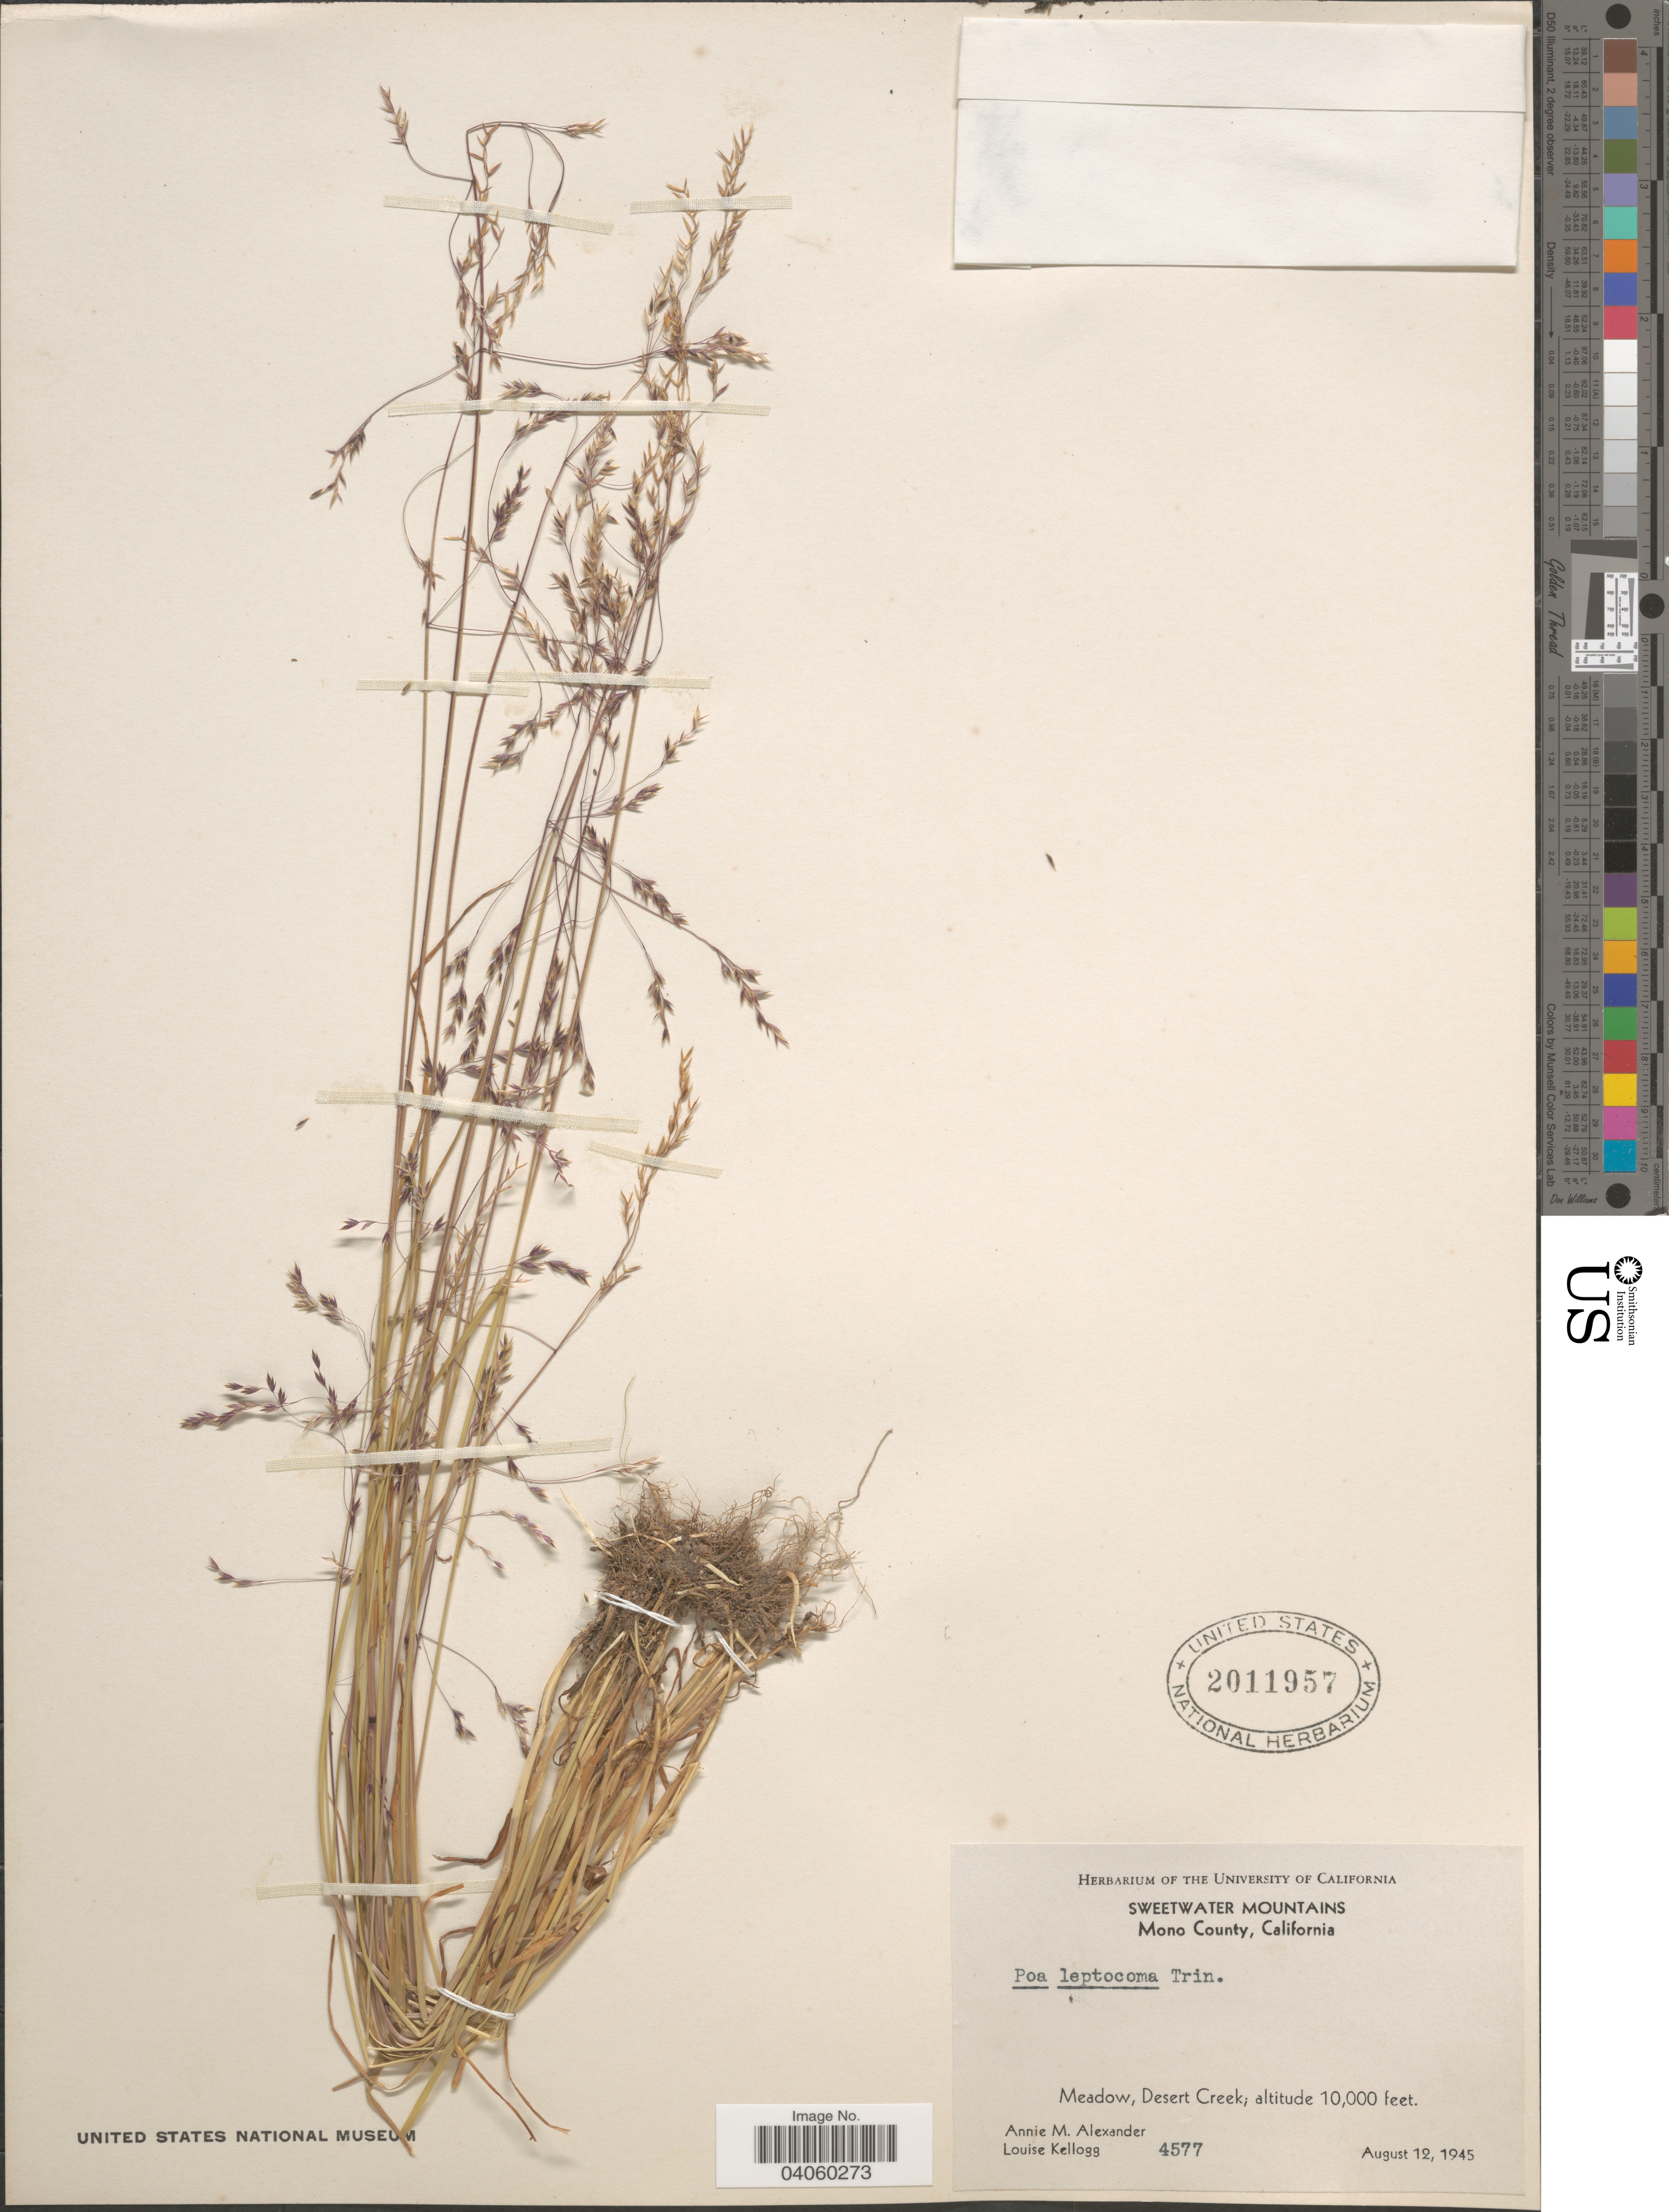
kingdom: Plantae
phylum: Tracheophyta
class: Liliopsida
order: Poales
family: Poaceae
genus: Poa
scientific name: Poa leptocoma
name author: Trin.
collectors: A. M. Alexander & L. Kellogg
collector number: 4577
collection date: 1945-08-12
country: United States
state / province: California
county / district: Mono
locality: Sweetwater Mountains. Mono County. Meadow, Desert Creek.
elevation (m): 3048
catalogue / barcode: US 2011957